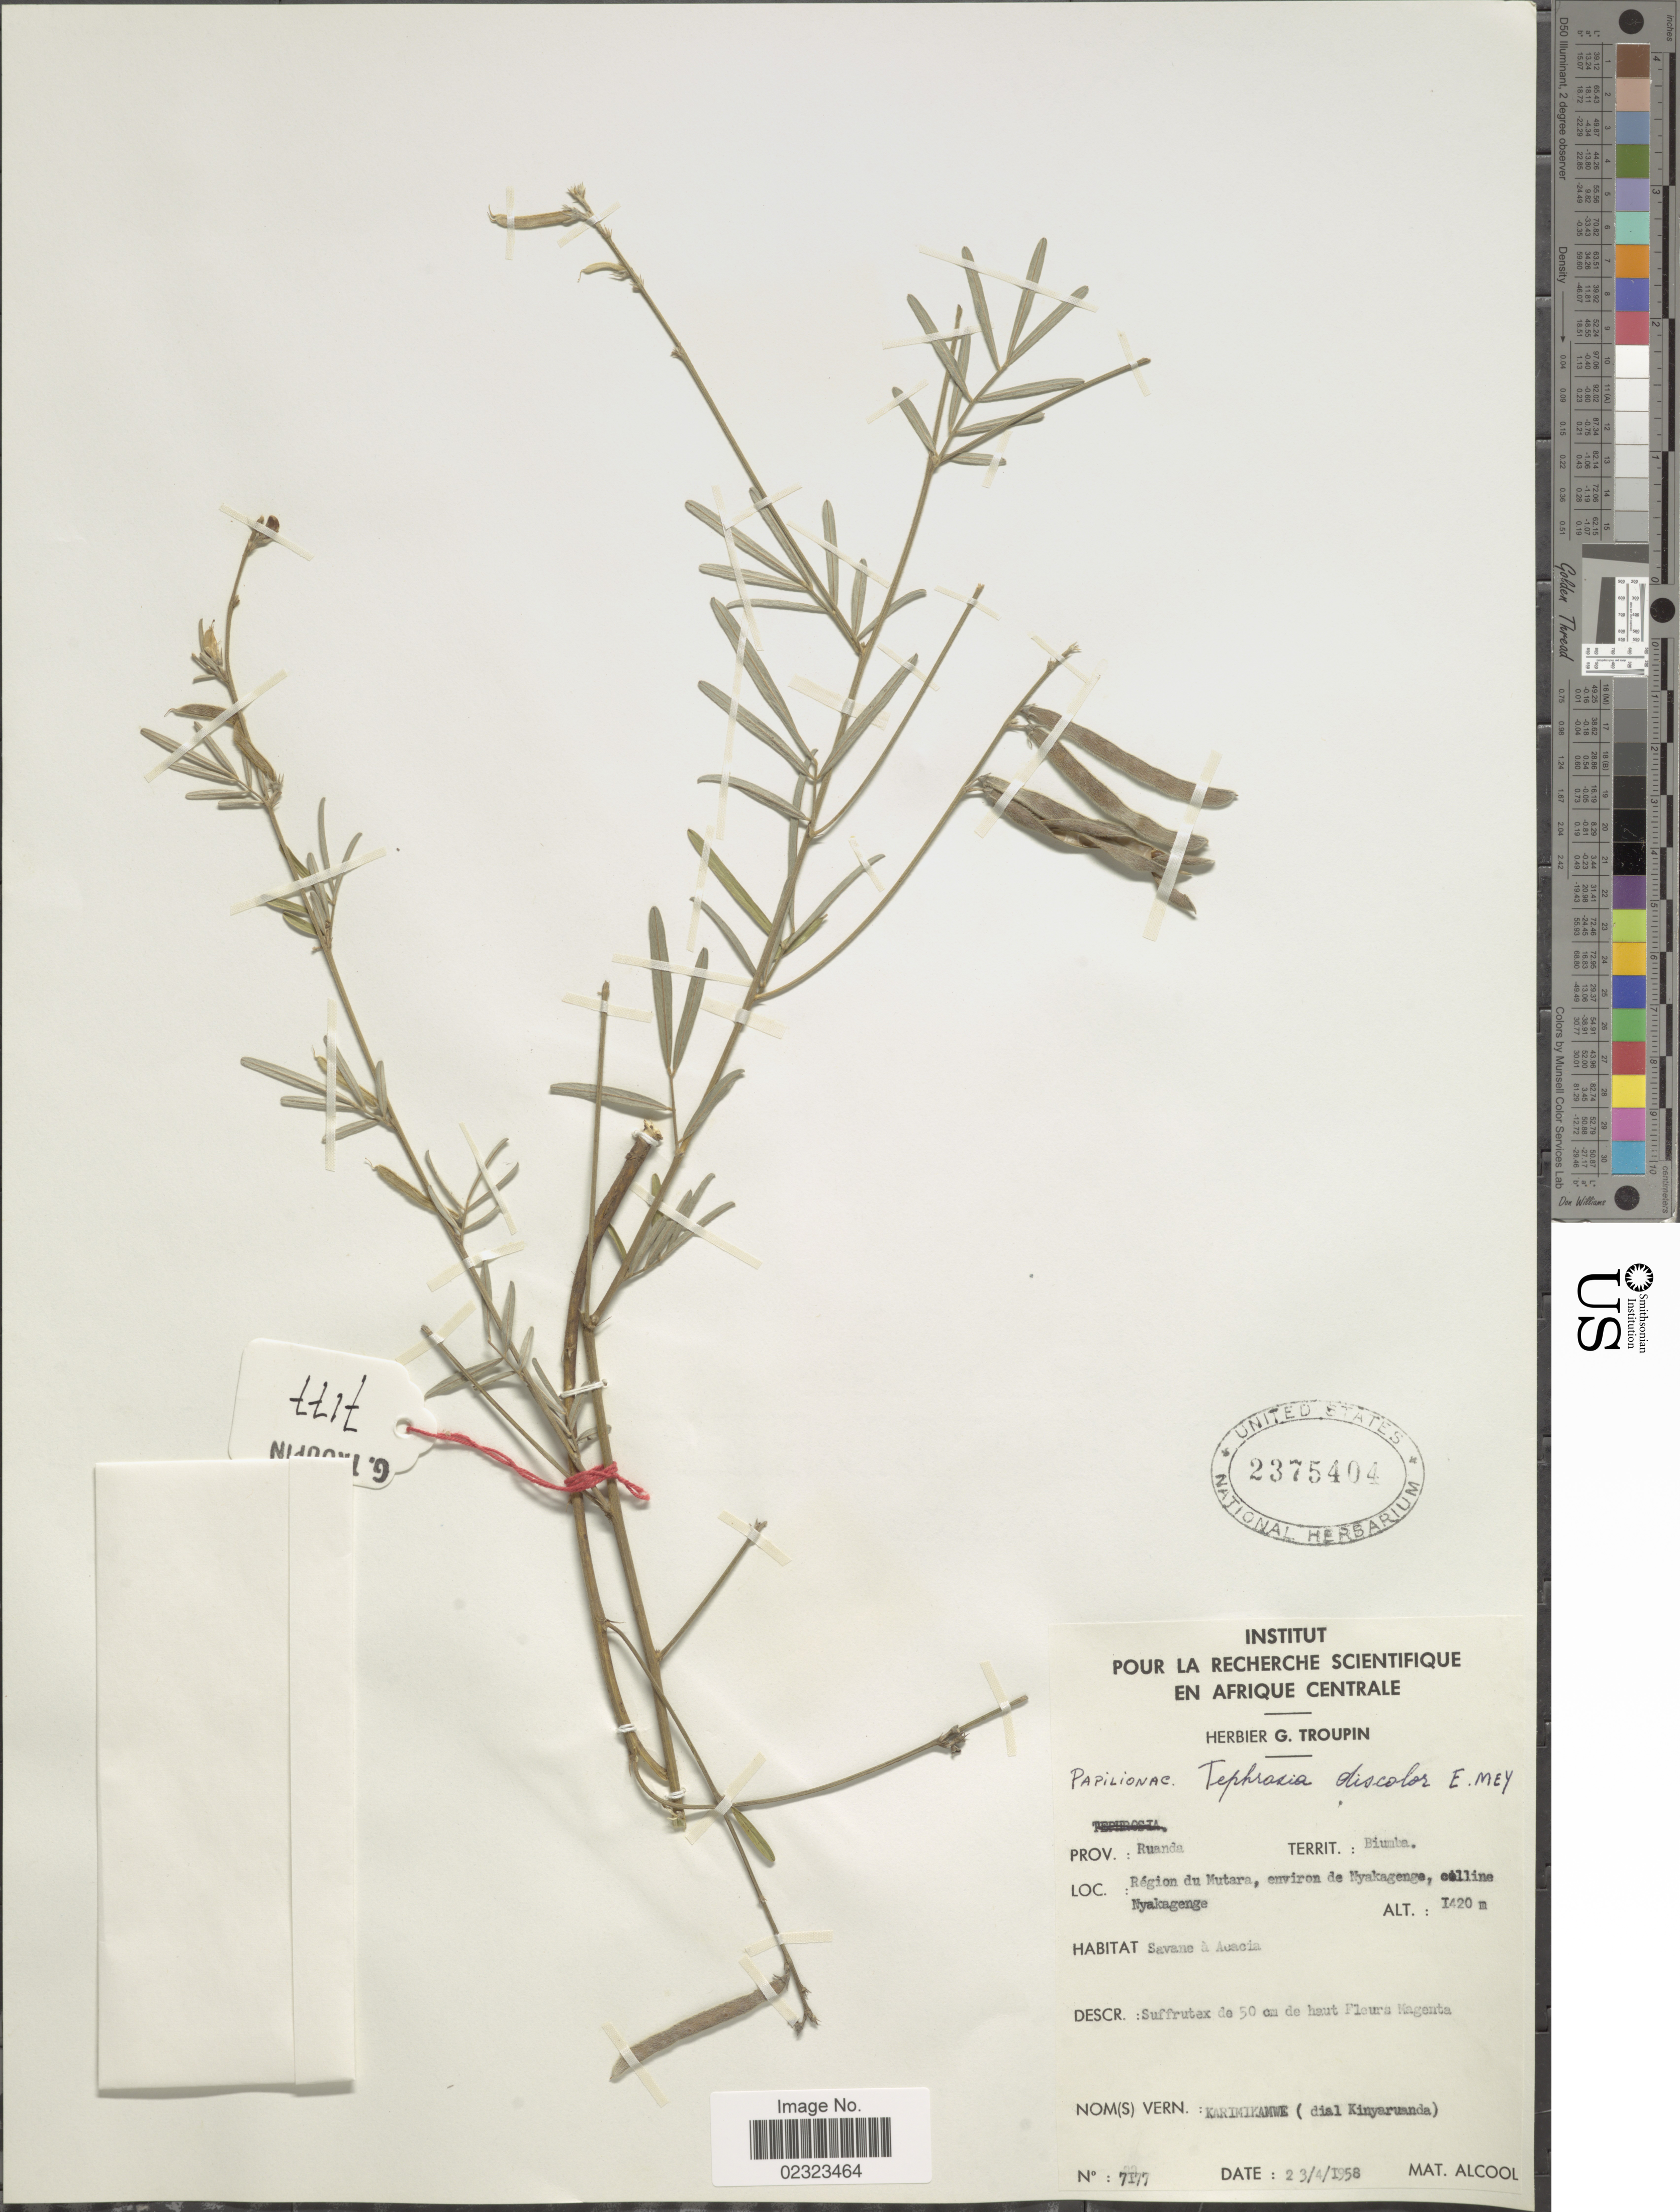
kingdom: Plantae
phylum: Tracheophyta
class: Magnoliopsida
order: Fabales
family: Fabaceae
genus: Tephrosia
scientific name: Tephrosia discolor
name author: E. Mey.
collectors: M. Alcool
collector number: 7177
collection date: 1958-04-23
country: Rwanda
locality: Prov. Ruanda, Territ.: Biumba, region du Nyakagenge, colline Nyakagenge.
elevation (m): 1420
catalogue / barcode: US 2375404